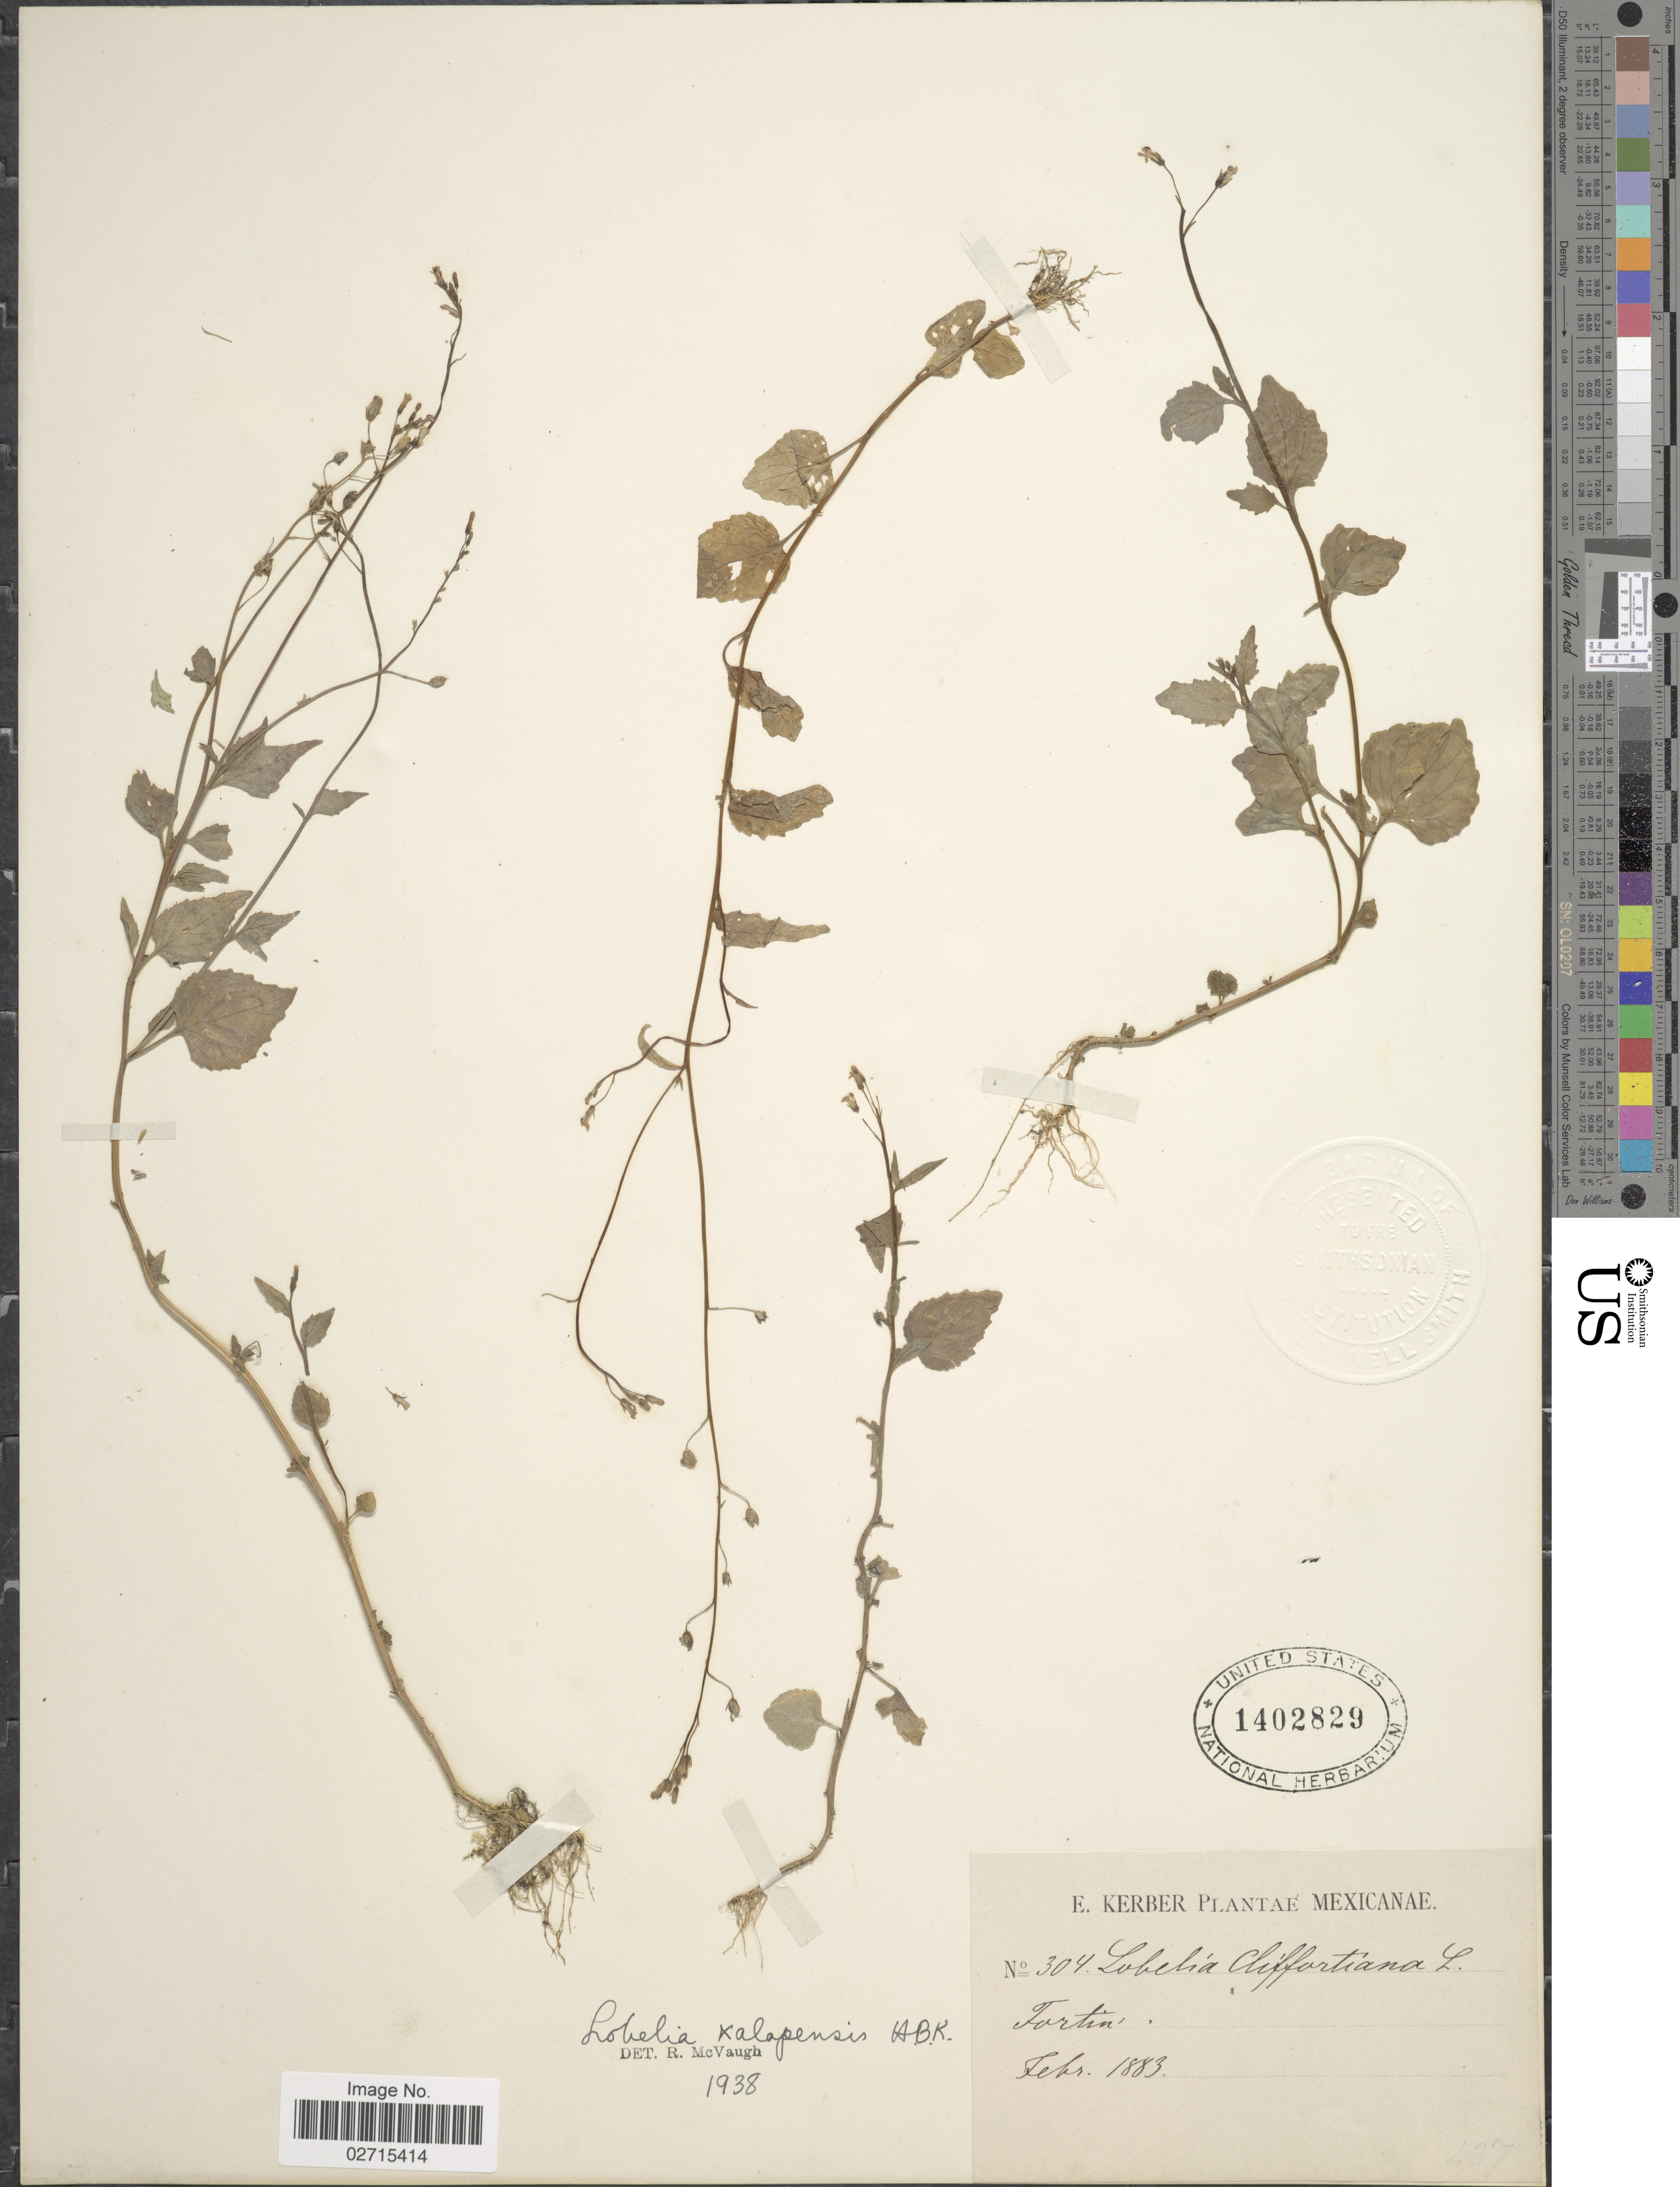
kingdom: Plantae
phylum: Tracheophyta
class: Magnoliopsida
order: Asterales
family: Campanulaceae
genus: Lobelia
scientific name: Lobelia xalapensis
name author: Kunth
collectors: E. Kerber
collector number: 304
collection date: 1883-02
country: Mexico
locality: Fortin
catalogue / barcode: US 1402829